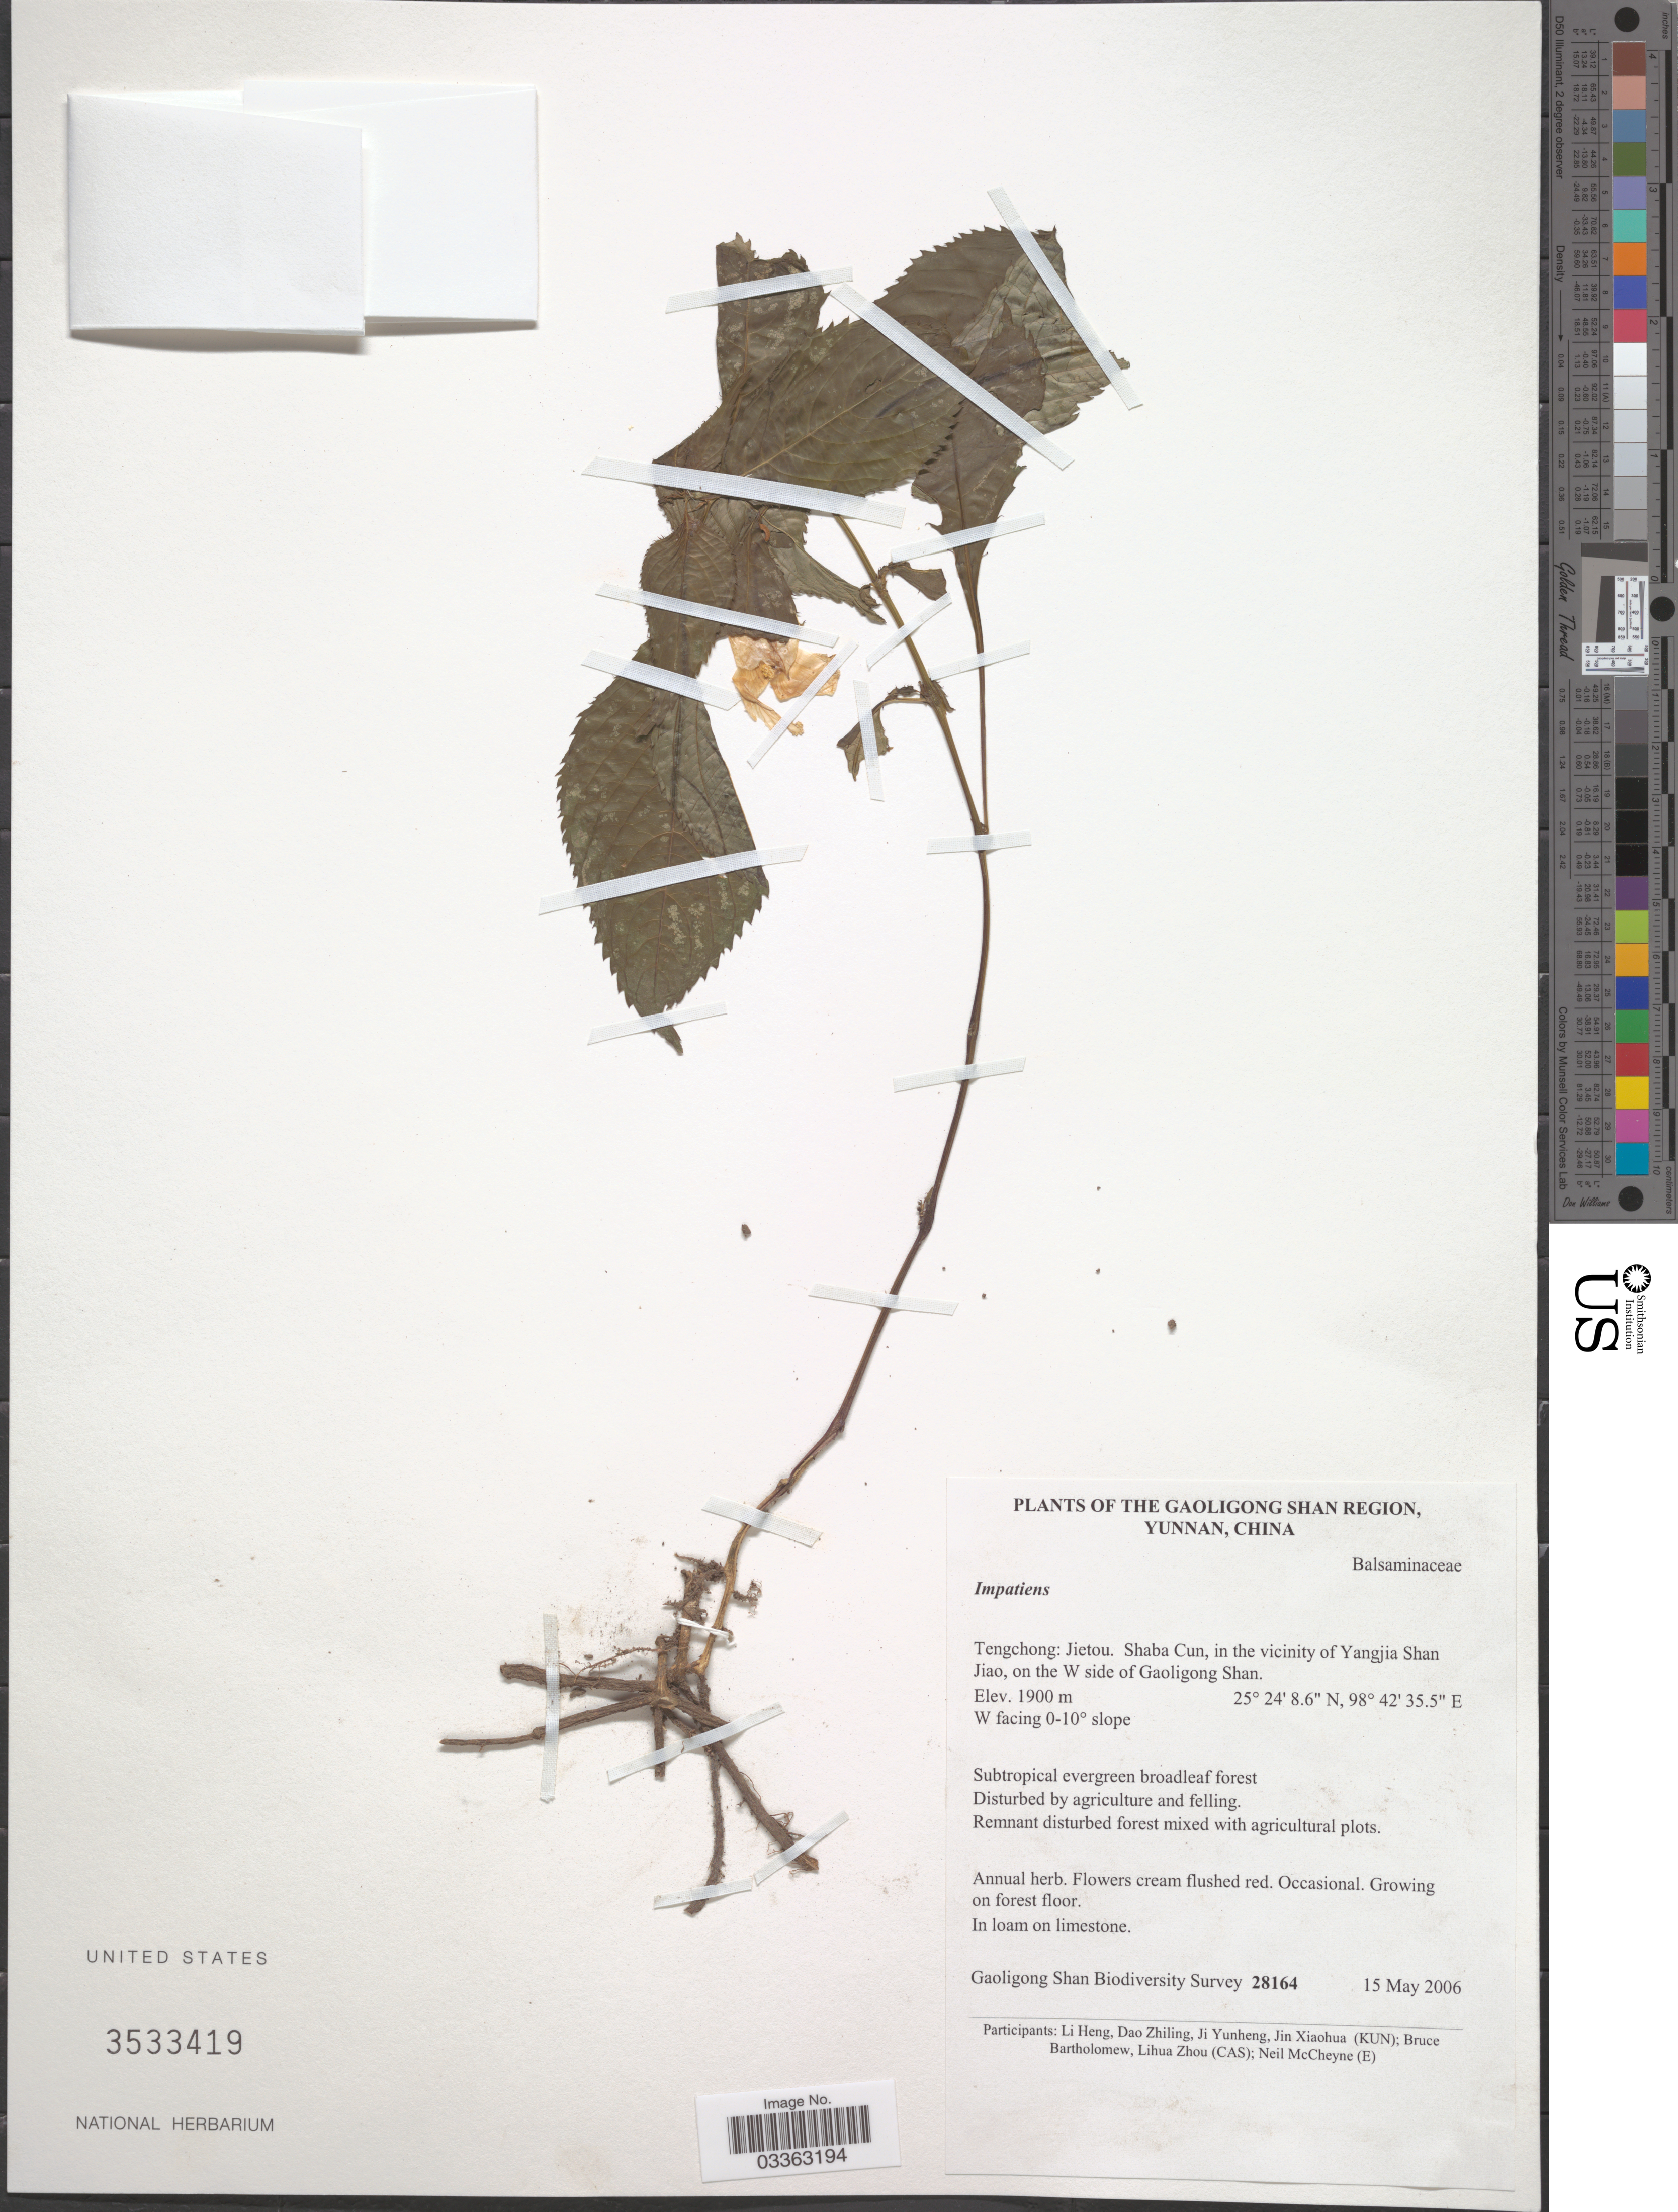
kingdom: Plantae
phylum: Tracheophyta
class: Magnoliopsida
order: Ericales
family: Balsaminaceae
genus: Impatiens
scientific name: Impatiens sp.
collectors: Gaoligong Shan Biodiversity Survey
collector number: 28164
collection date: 2006-05-15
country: China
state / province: Yunnan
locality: The Gaoligong Shan Region. Tengchong: Jietou. Shaba Cun, in the vicinity of Yangjia Shan Jiao, on the W side of Gaoligong Shan. W facing 0-10° slope. Remnant disturbed forest mixed with agricultural plots.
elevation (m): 1900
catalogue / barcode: US 3533419